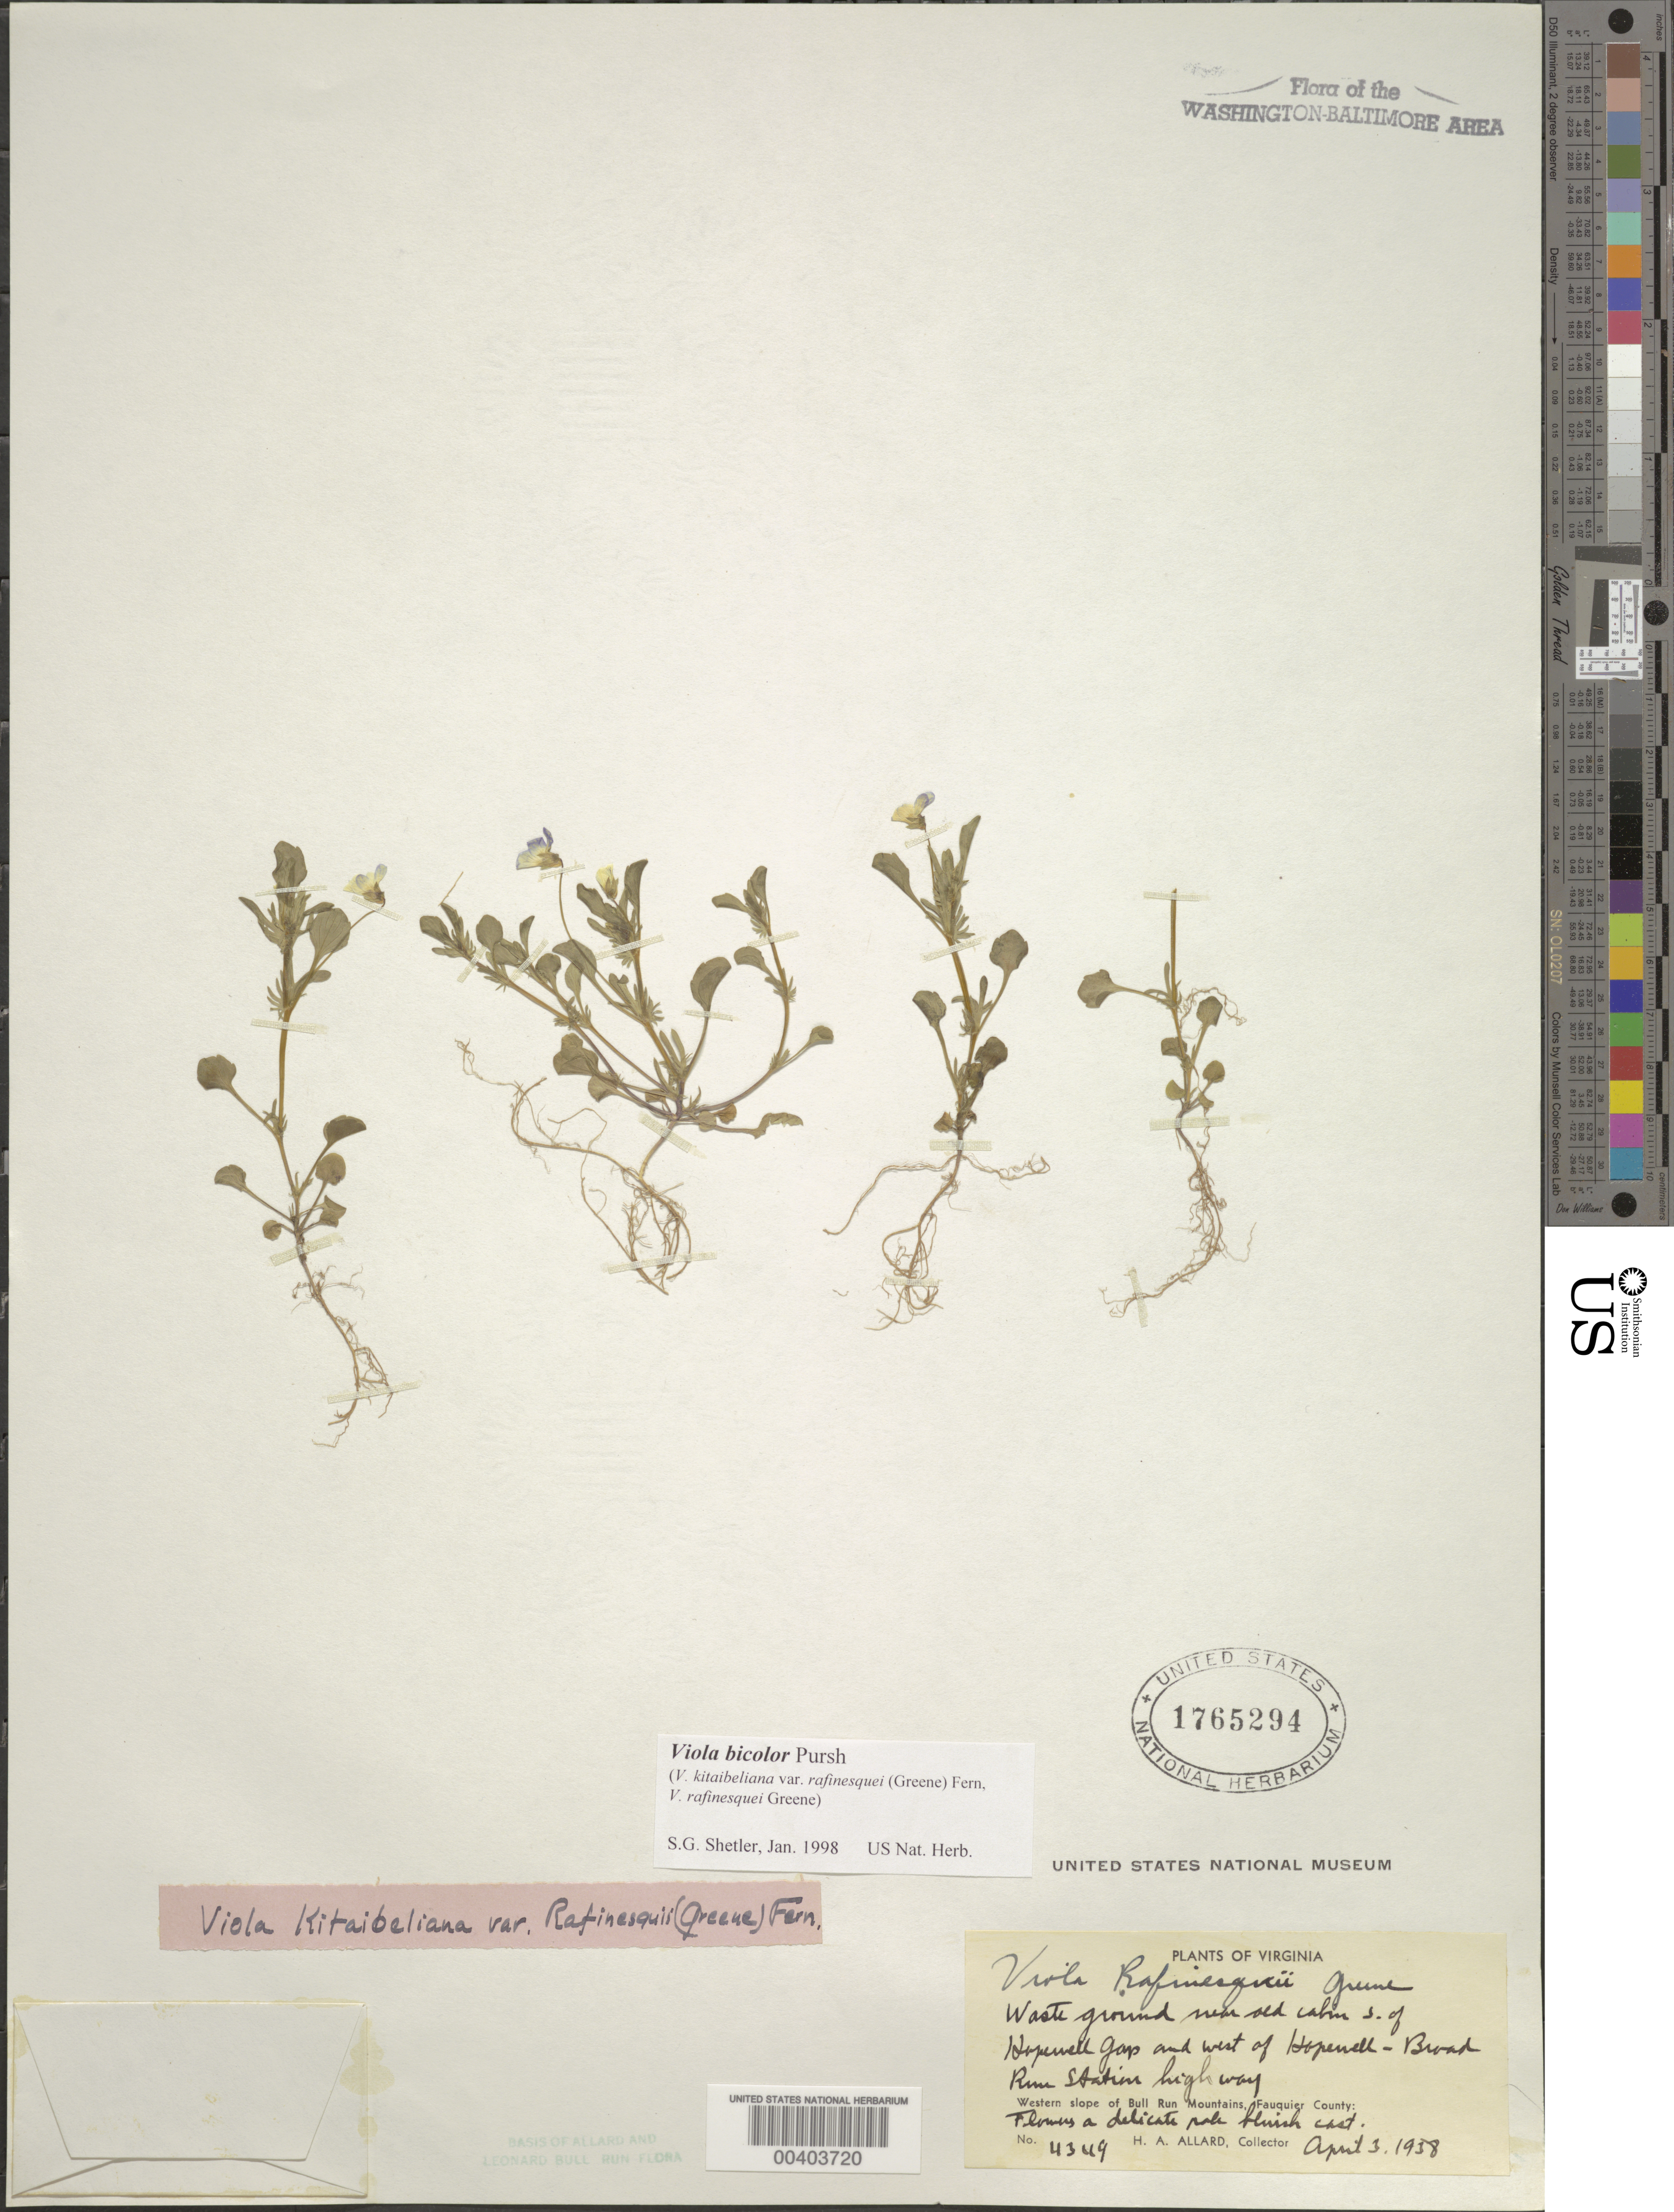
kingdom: Plantae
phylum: Tracheophyta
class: Magnoliopsida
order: Malpighiales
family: Violaceae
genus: Viola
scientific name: Viola bicolor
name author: Pursh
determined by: Shetler, Stanwyn G., (US), NMNH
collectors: H. A. Allard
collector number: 4349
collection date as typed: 03 Apr 1938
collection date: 1938-04-03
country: United States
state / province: Virginia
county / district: Fauquier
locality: South of Hopewell Gap, west of Hopewell - Broad Run Station Bull Run Mts.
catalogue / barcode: US 1765294